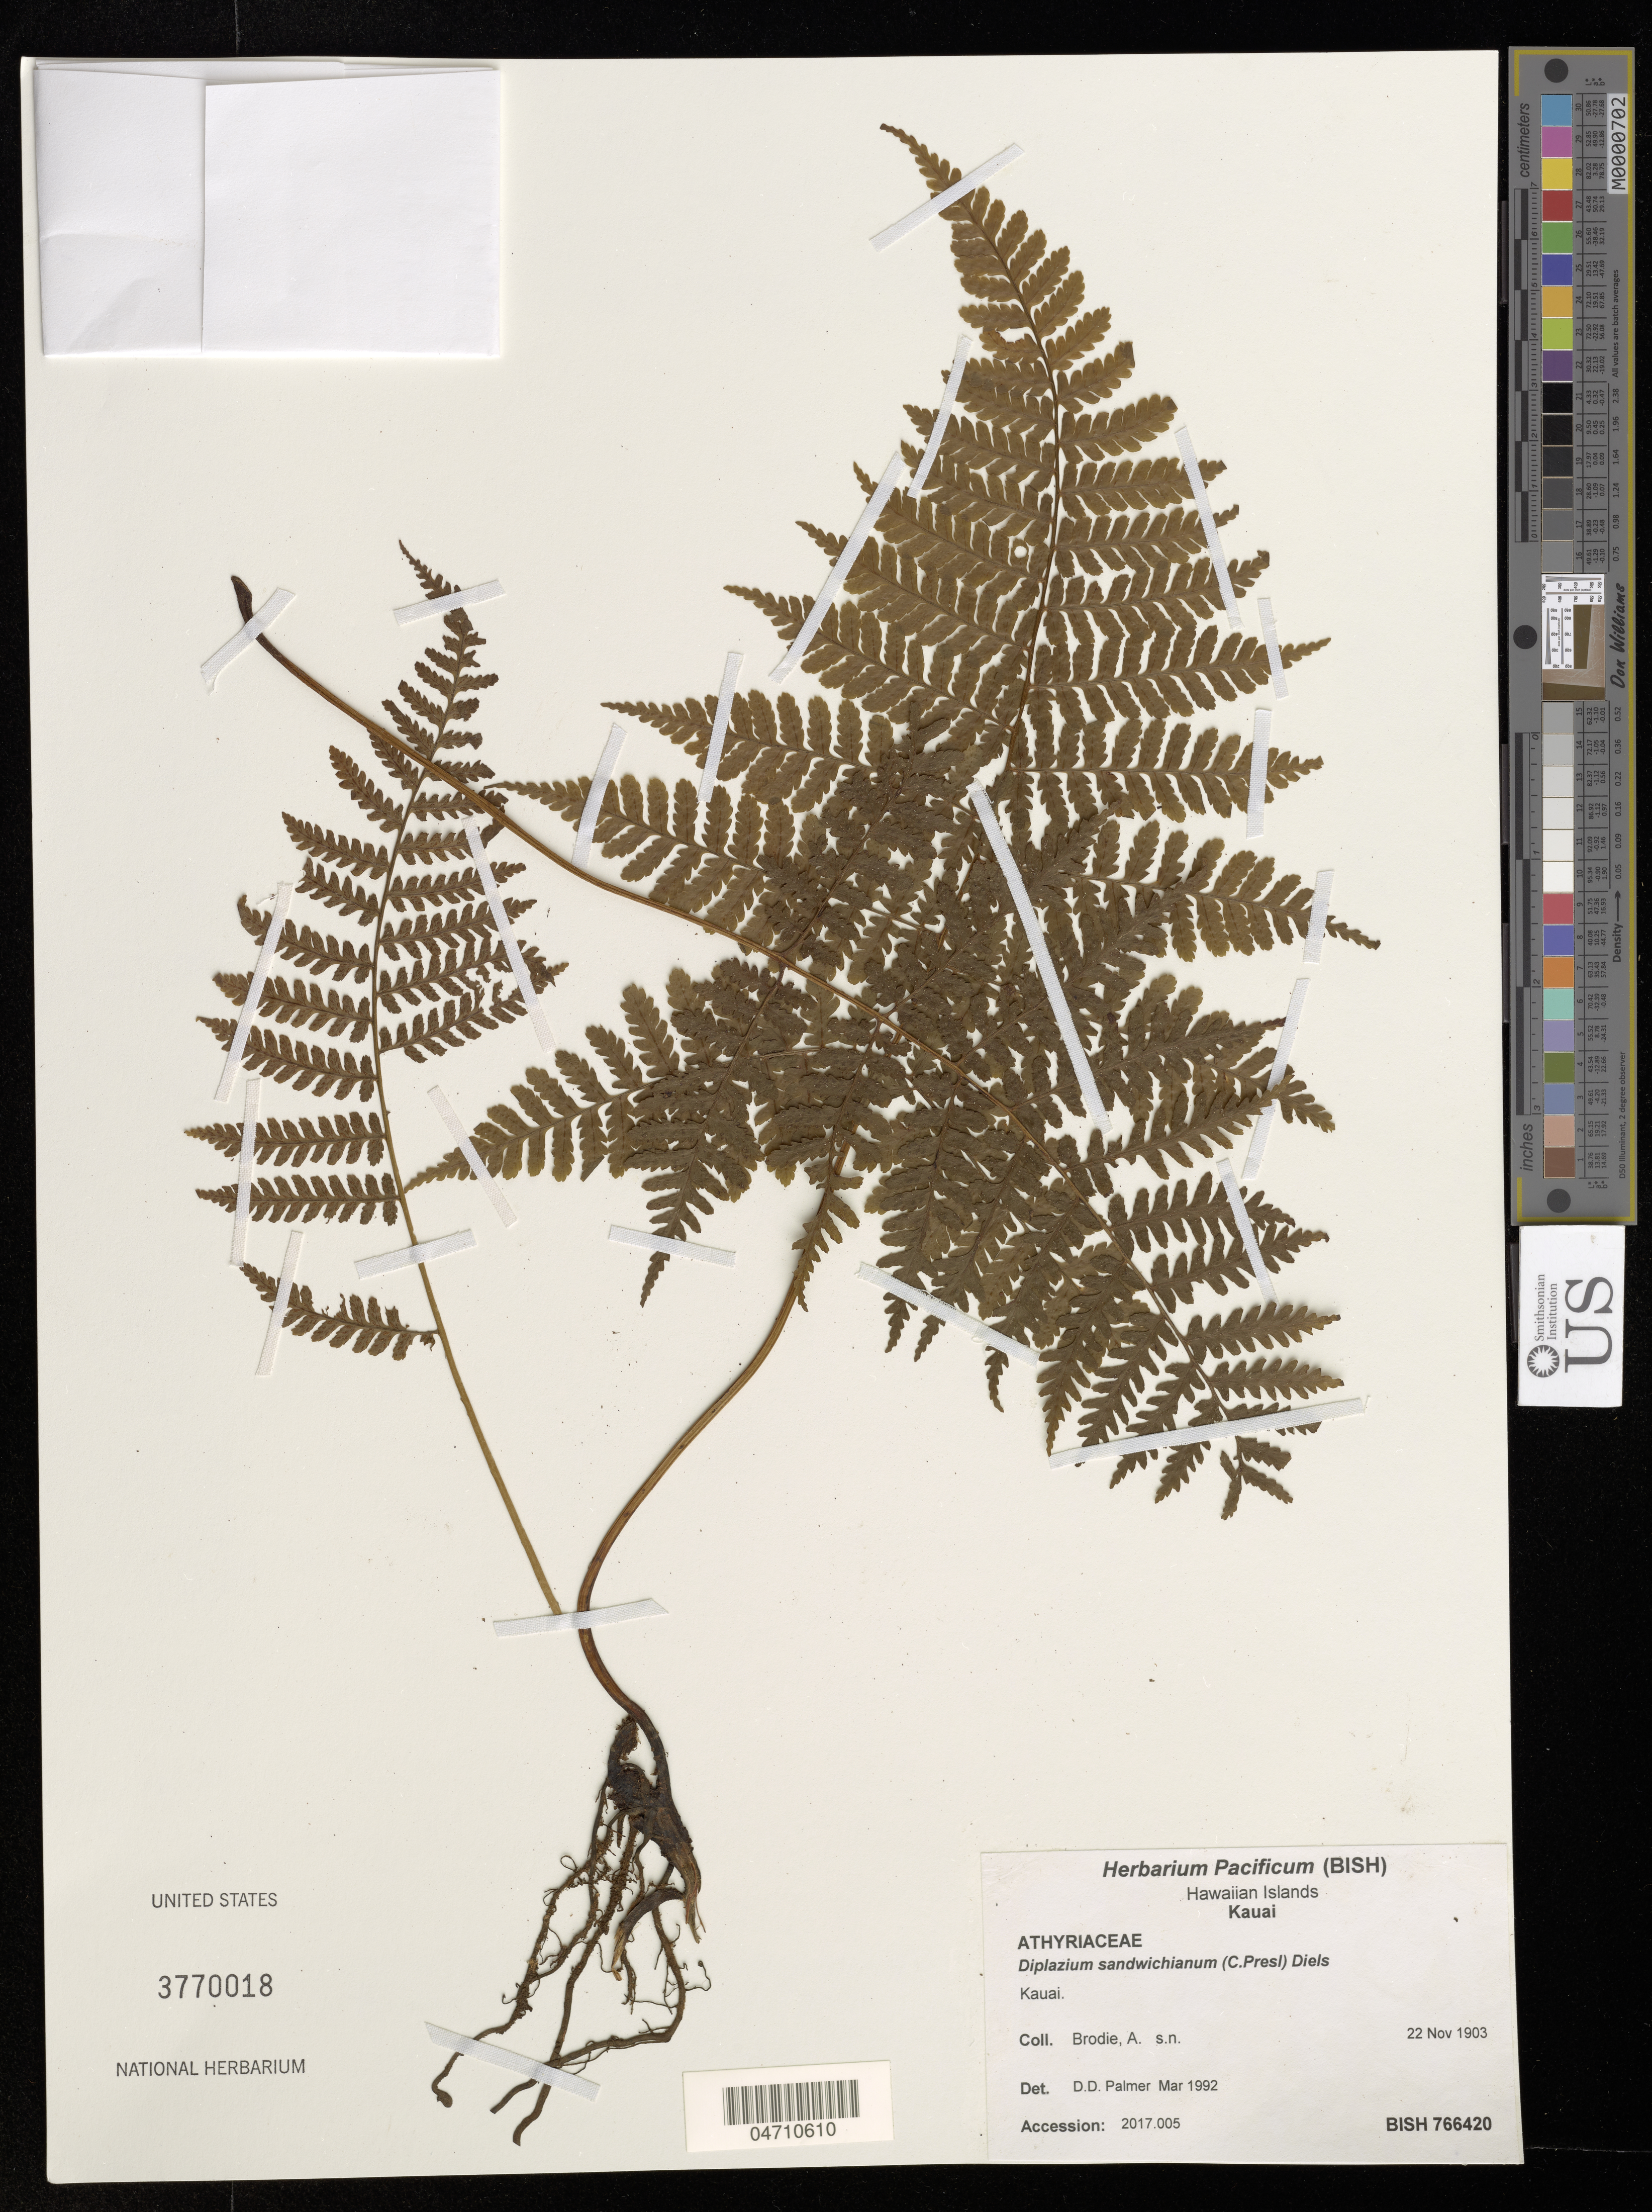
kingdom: Plantae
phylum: Tracheophyta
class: Polypodiopsida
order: Polypodiales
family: Athyriaceae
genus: Diplazium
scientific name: Diplazium sandwichianum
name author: (C. Presl) Diels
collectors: A. Brodie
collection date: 1903-11-22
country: United States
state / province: Hawaii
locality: Kauai.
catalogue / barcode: US 3770018